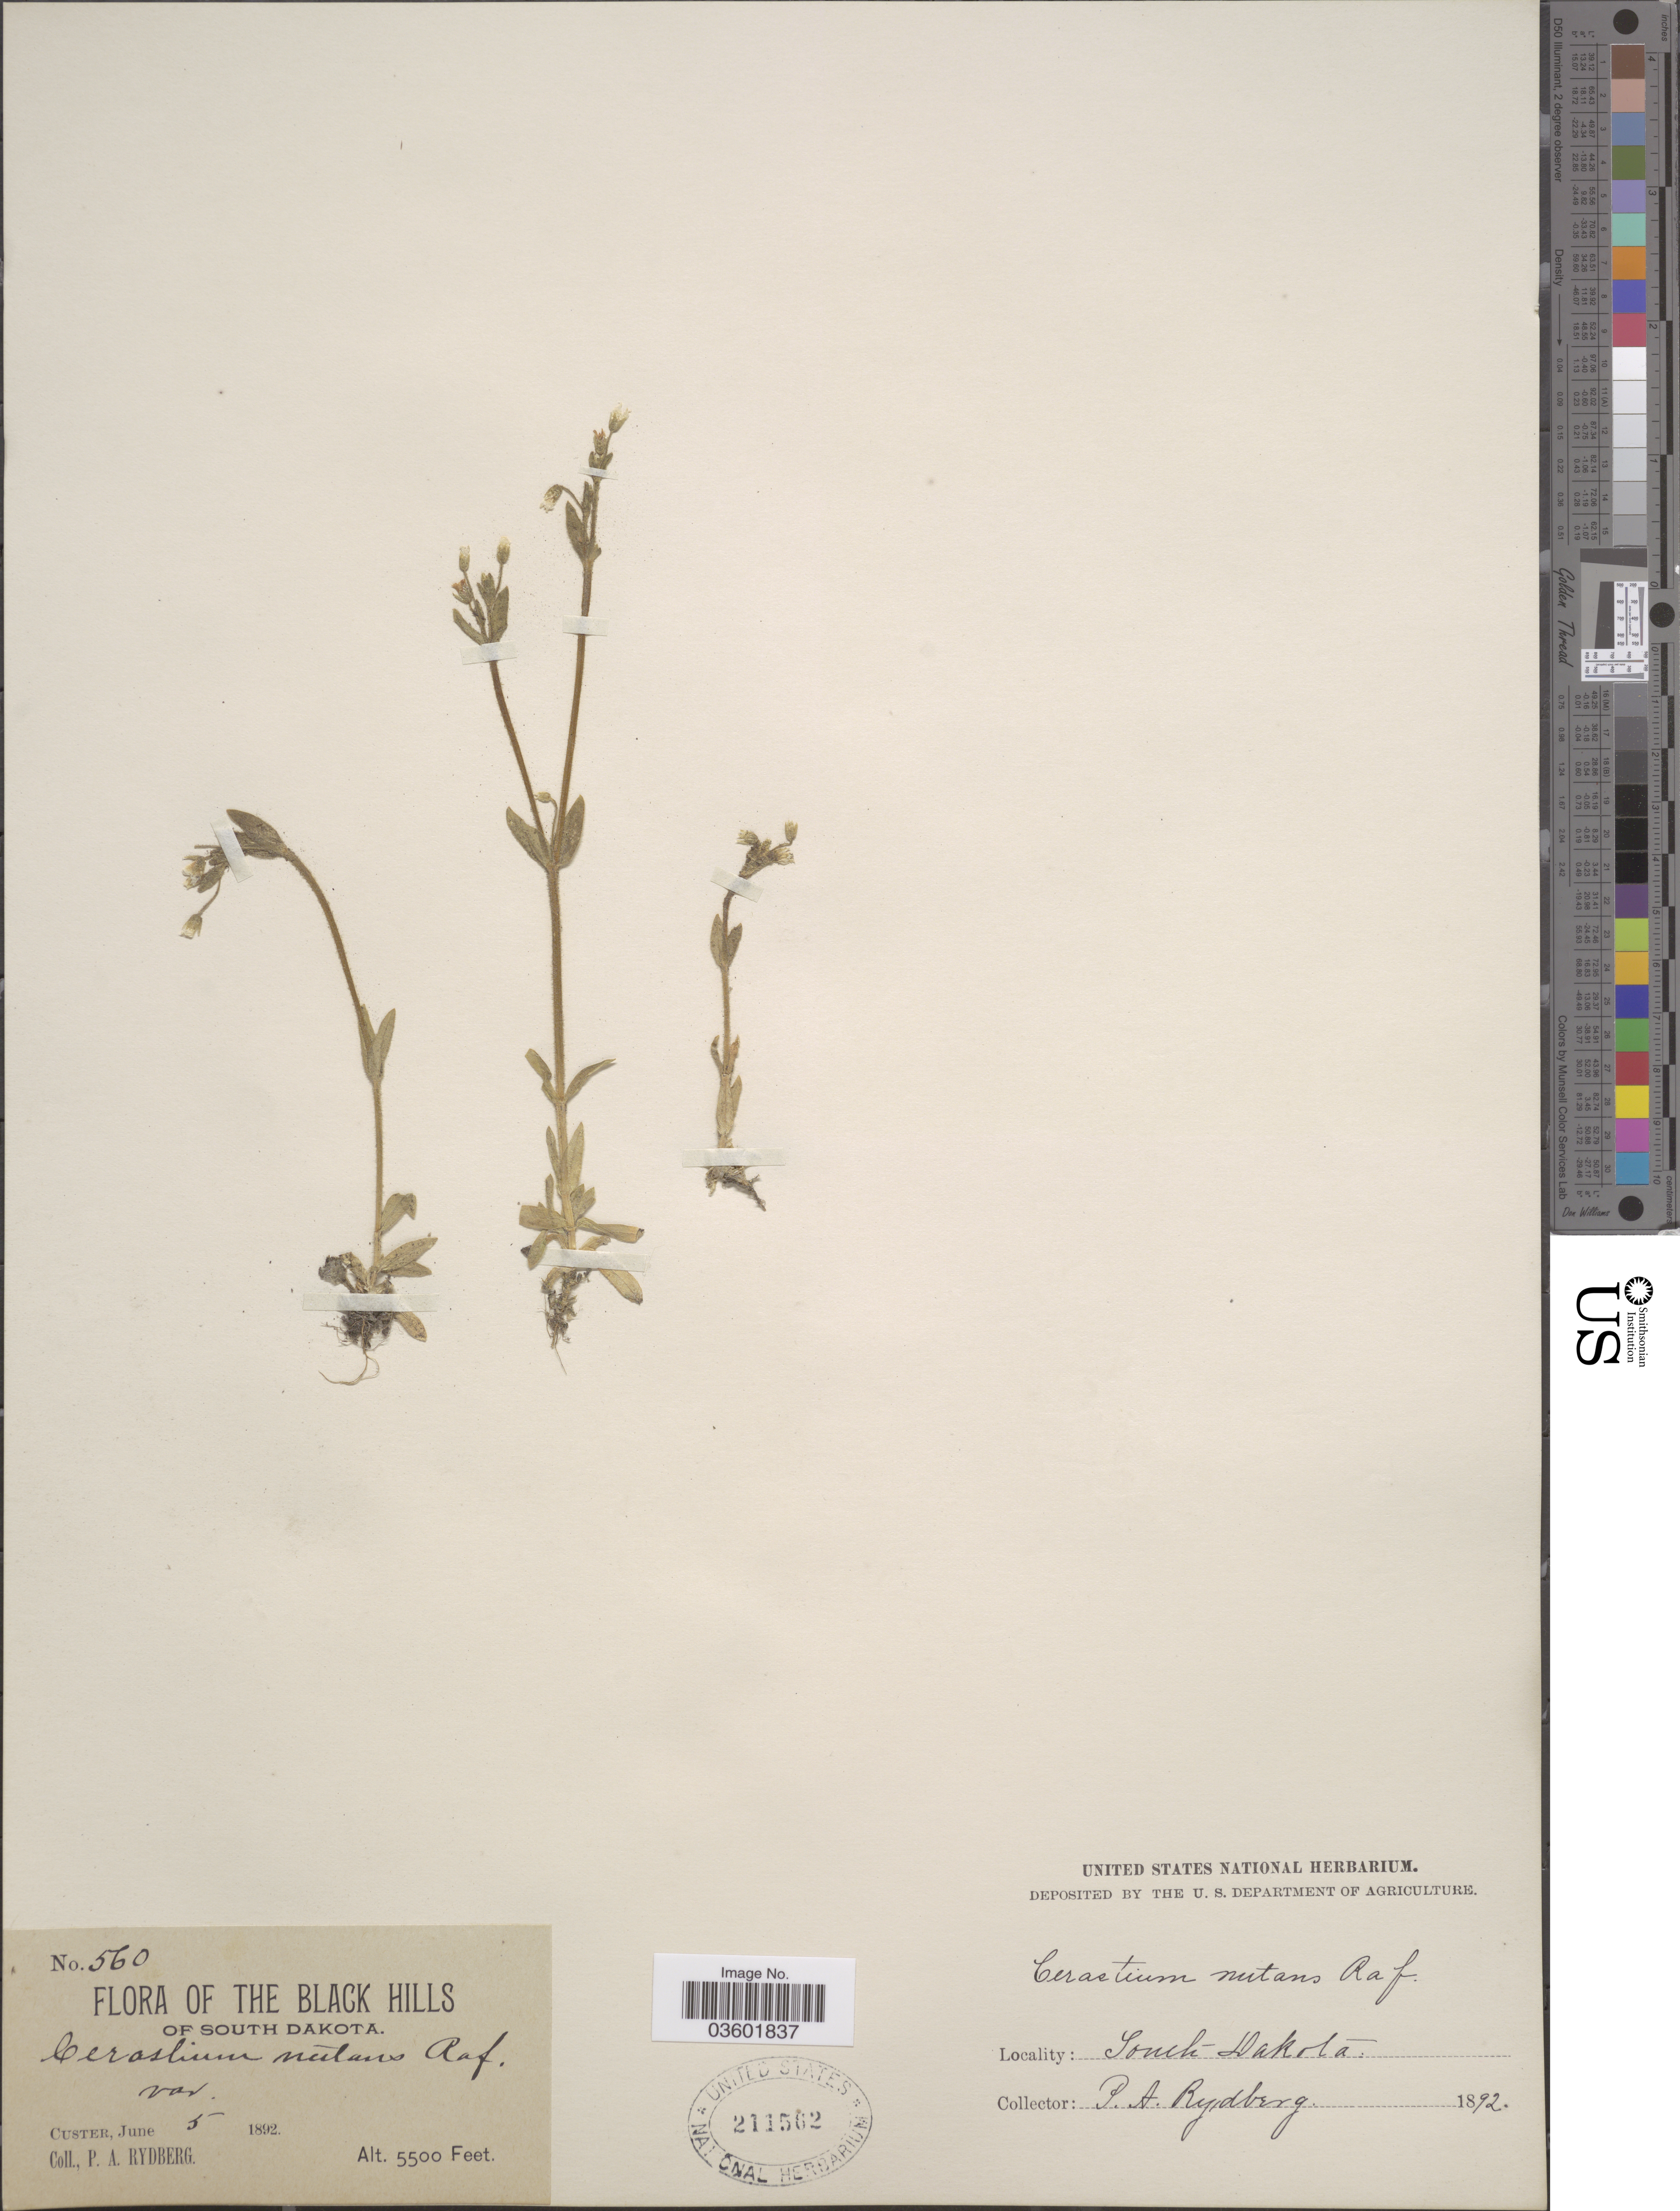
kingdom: Plantae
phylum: Tracheophyta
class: Magnoliopsida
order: Caryophyllales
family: Caryophyllaceae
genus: Cerastium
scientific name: Cerastium longipedunculatum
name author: Muhl.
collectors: P. A. Rydberg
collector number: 560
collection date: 1892-06-05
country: United States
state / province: South Dakota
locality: The Black Hills of South Dakkota. Custer.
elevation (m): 1676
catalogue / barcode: US 211562